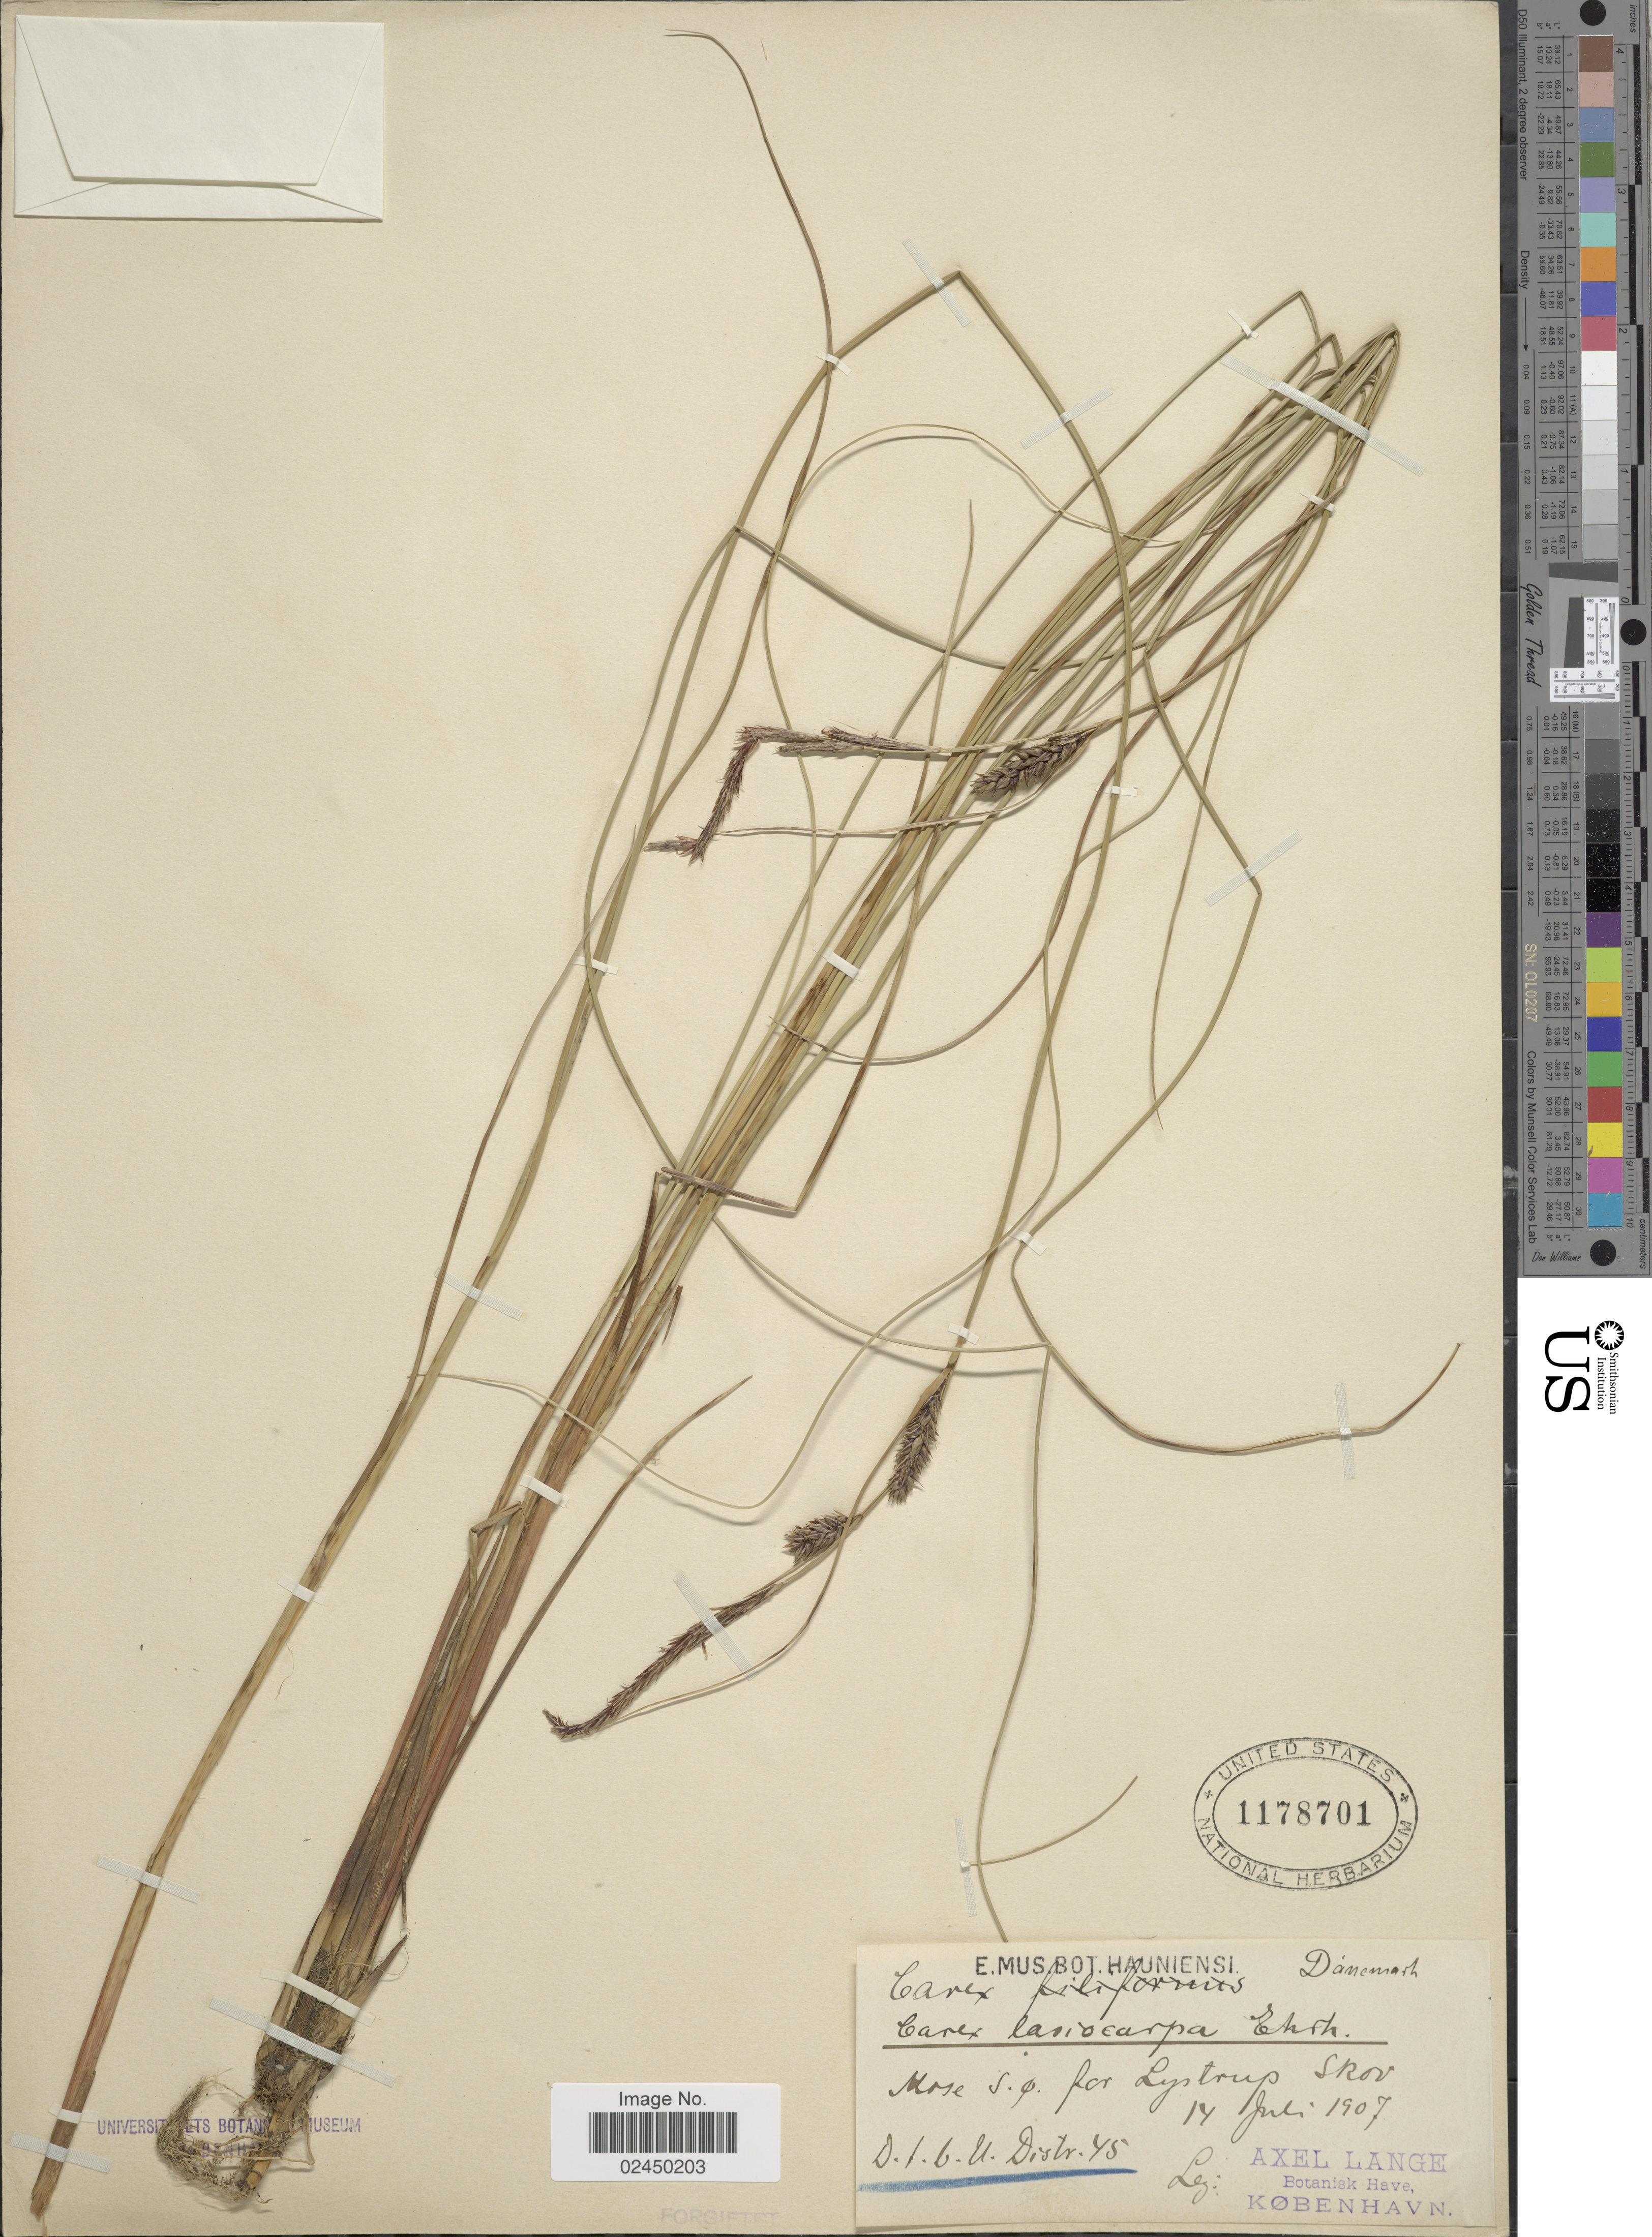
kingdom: Plantae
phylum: Tracheophyta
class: Liliopsida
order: Poales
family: Cyperaceae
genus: Carex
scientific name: Carex lasiocarpa var. lasiocarpa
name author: Ehrh.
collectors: A. E. Lange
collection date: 1907-07-14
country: Denmark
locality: Mose s.q. fer Lystrup Skov, D.I.L.U. Distr. 45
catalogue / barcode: US 1178701